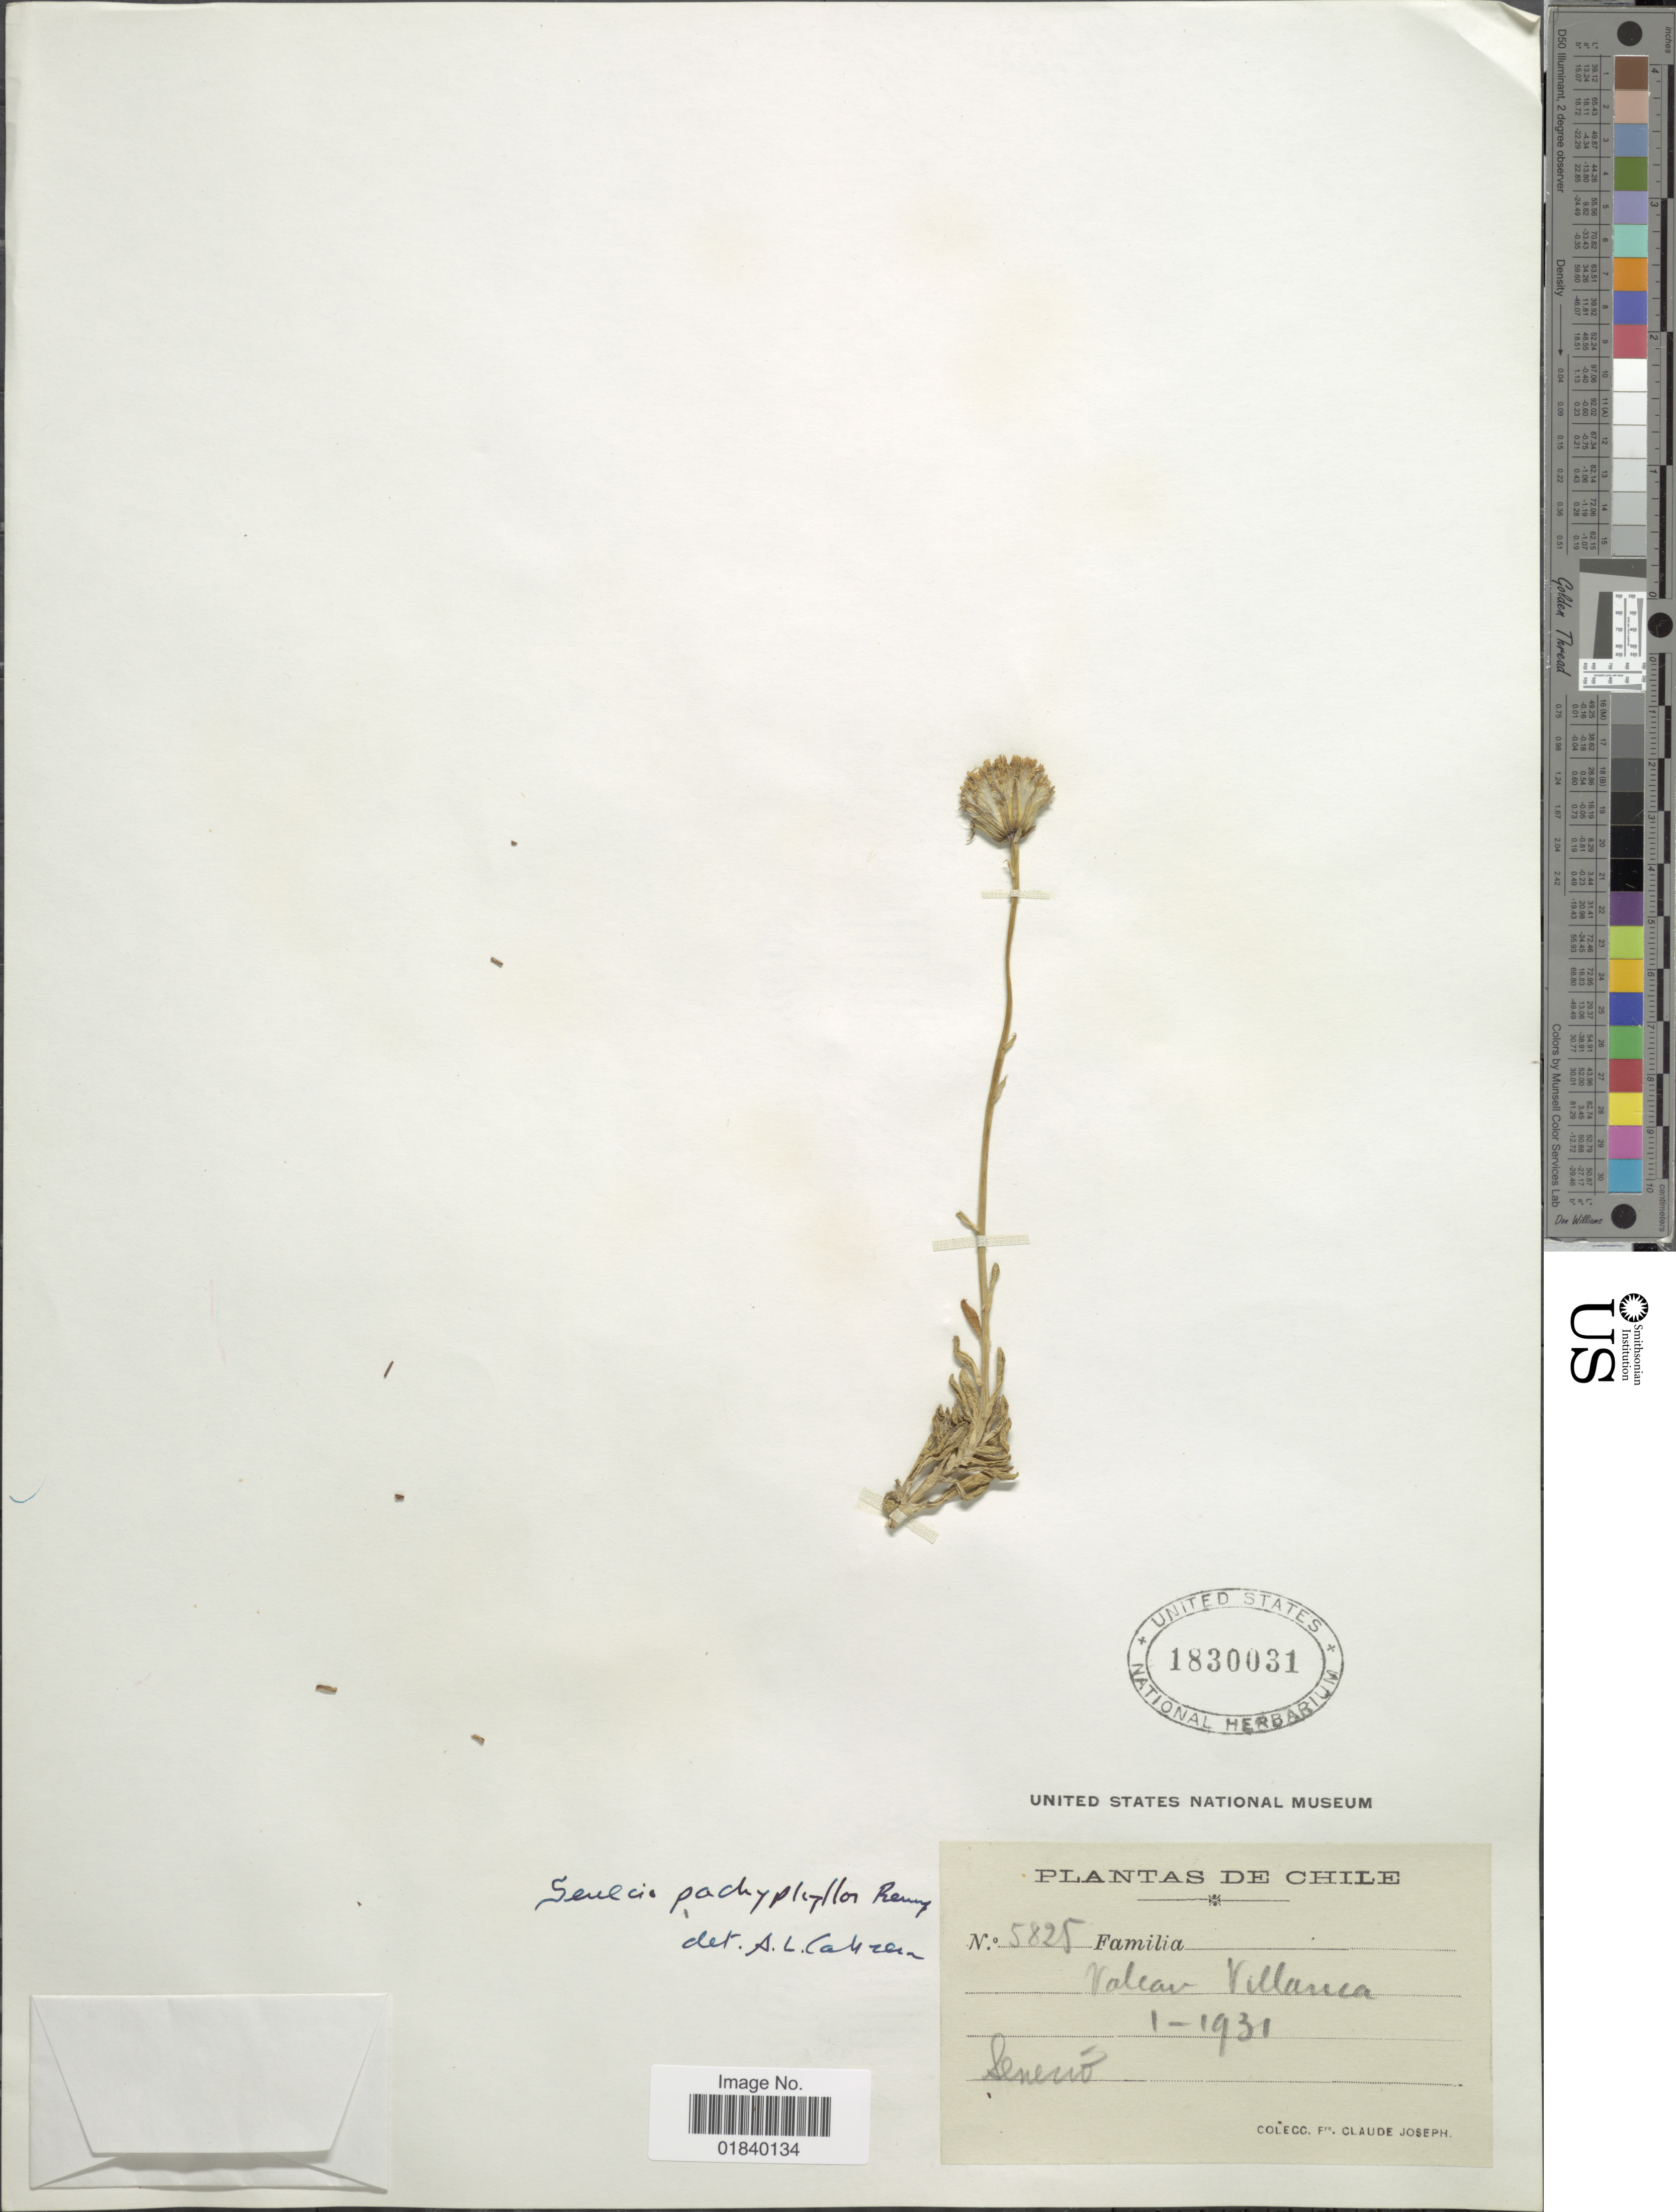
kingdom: Plantae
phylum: Tracheophyta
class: Magnoliopsida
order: Asterales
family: Asteraceae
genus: Brachyglottis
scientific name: Brachyglottis adamsii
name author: (Cheeseman) B. Nord.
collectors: Bro. Claude-Joseph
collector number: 5825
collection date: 1931-01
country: Chile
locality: Volcan Villarrica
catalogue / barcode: US 1830031